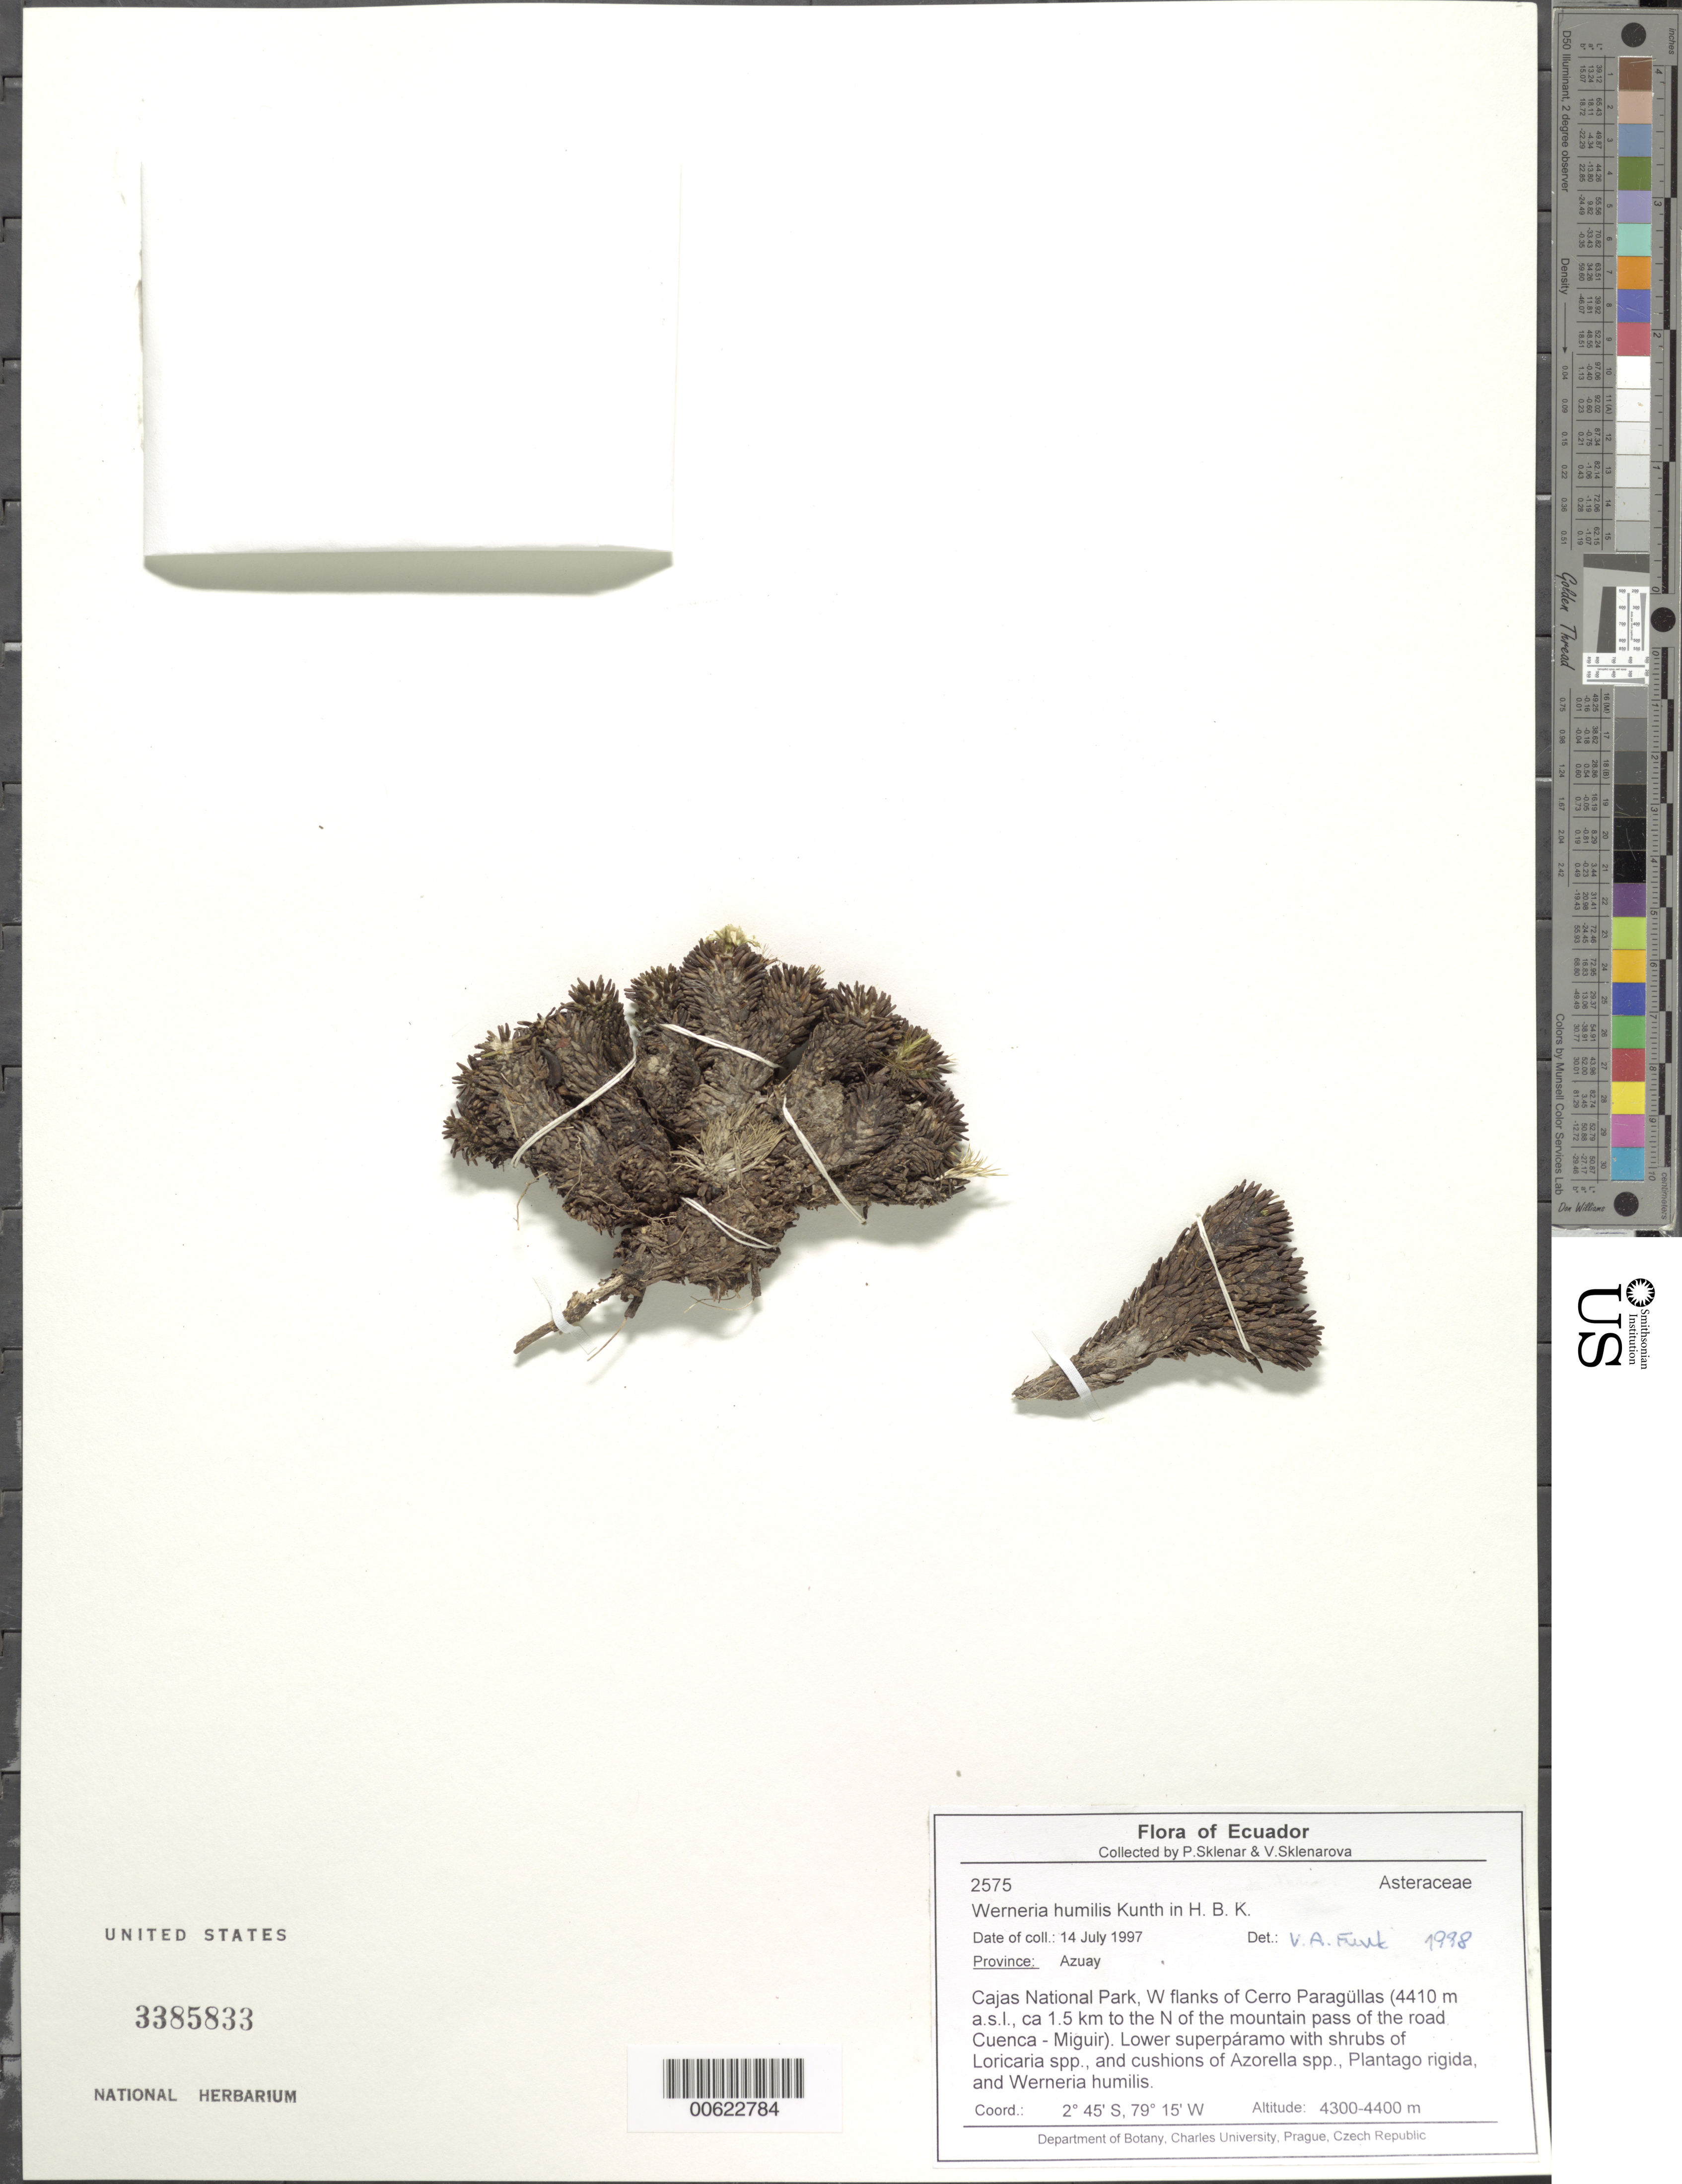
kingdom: Plantae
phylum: Tracheophyta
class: Magnoliopsida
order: Asterales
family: Asteraceae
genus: Xenophyllum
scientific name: Xenophyllum humile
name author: (Kunth) V.A. Funk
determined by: Funk, Vicki A., (BOT), Smithsonian Institution - National Museum of Natural History (UNITED STATES)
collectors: P. Sklenár & V. Sklenárová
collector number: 2575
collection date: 1997-07-14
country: Ecuador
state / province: Azuay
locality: Cajas National Park, W flanks of Cerro Paragullas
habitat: Lower superparamo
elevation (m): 4410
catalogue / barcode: US 3385833